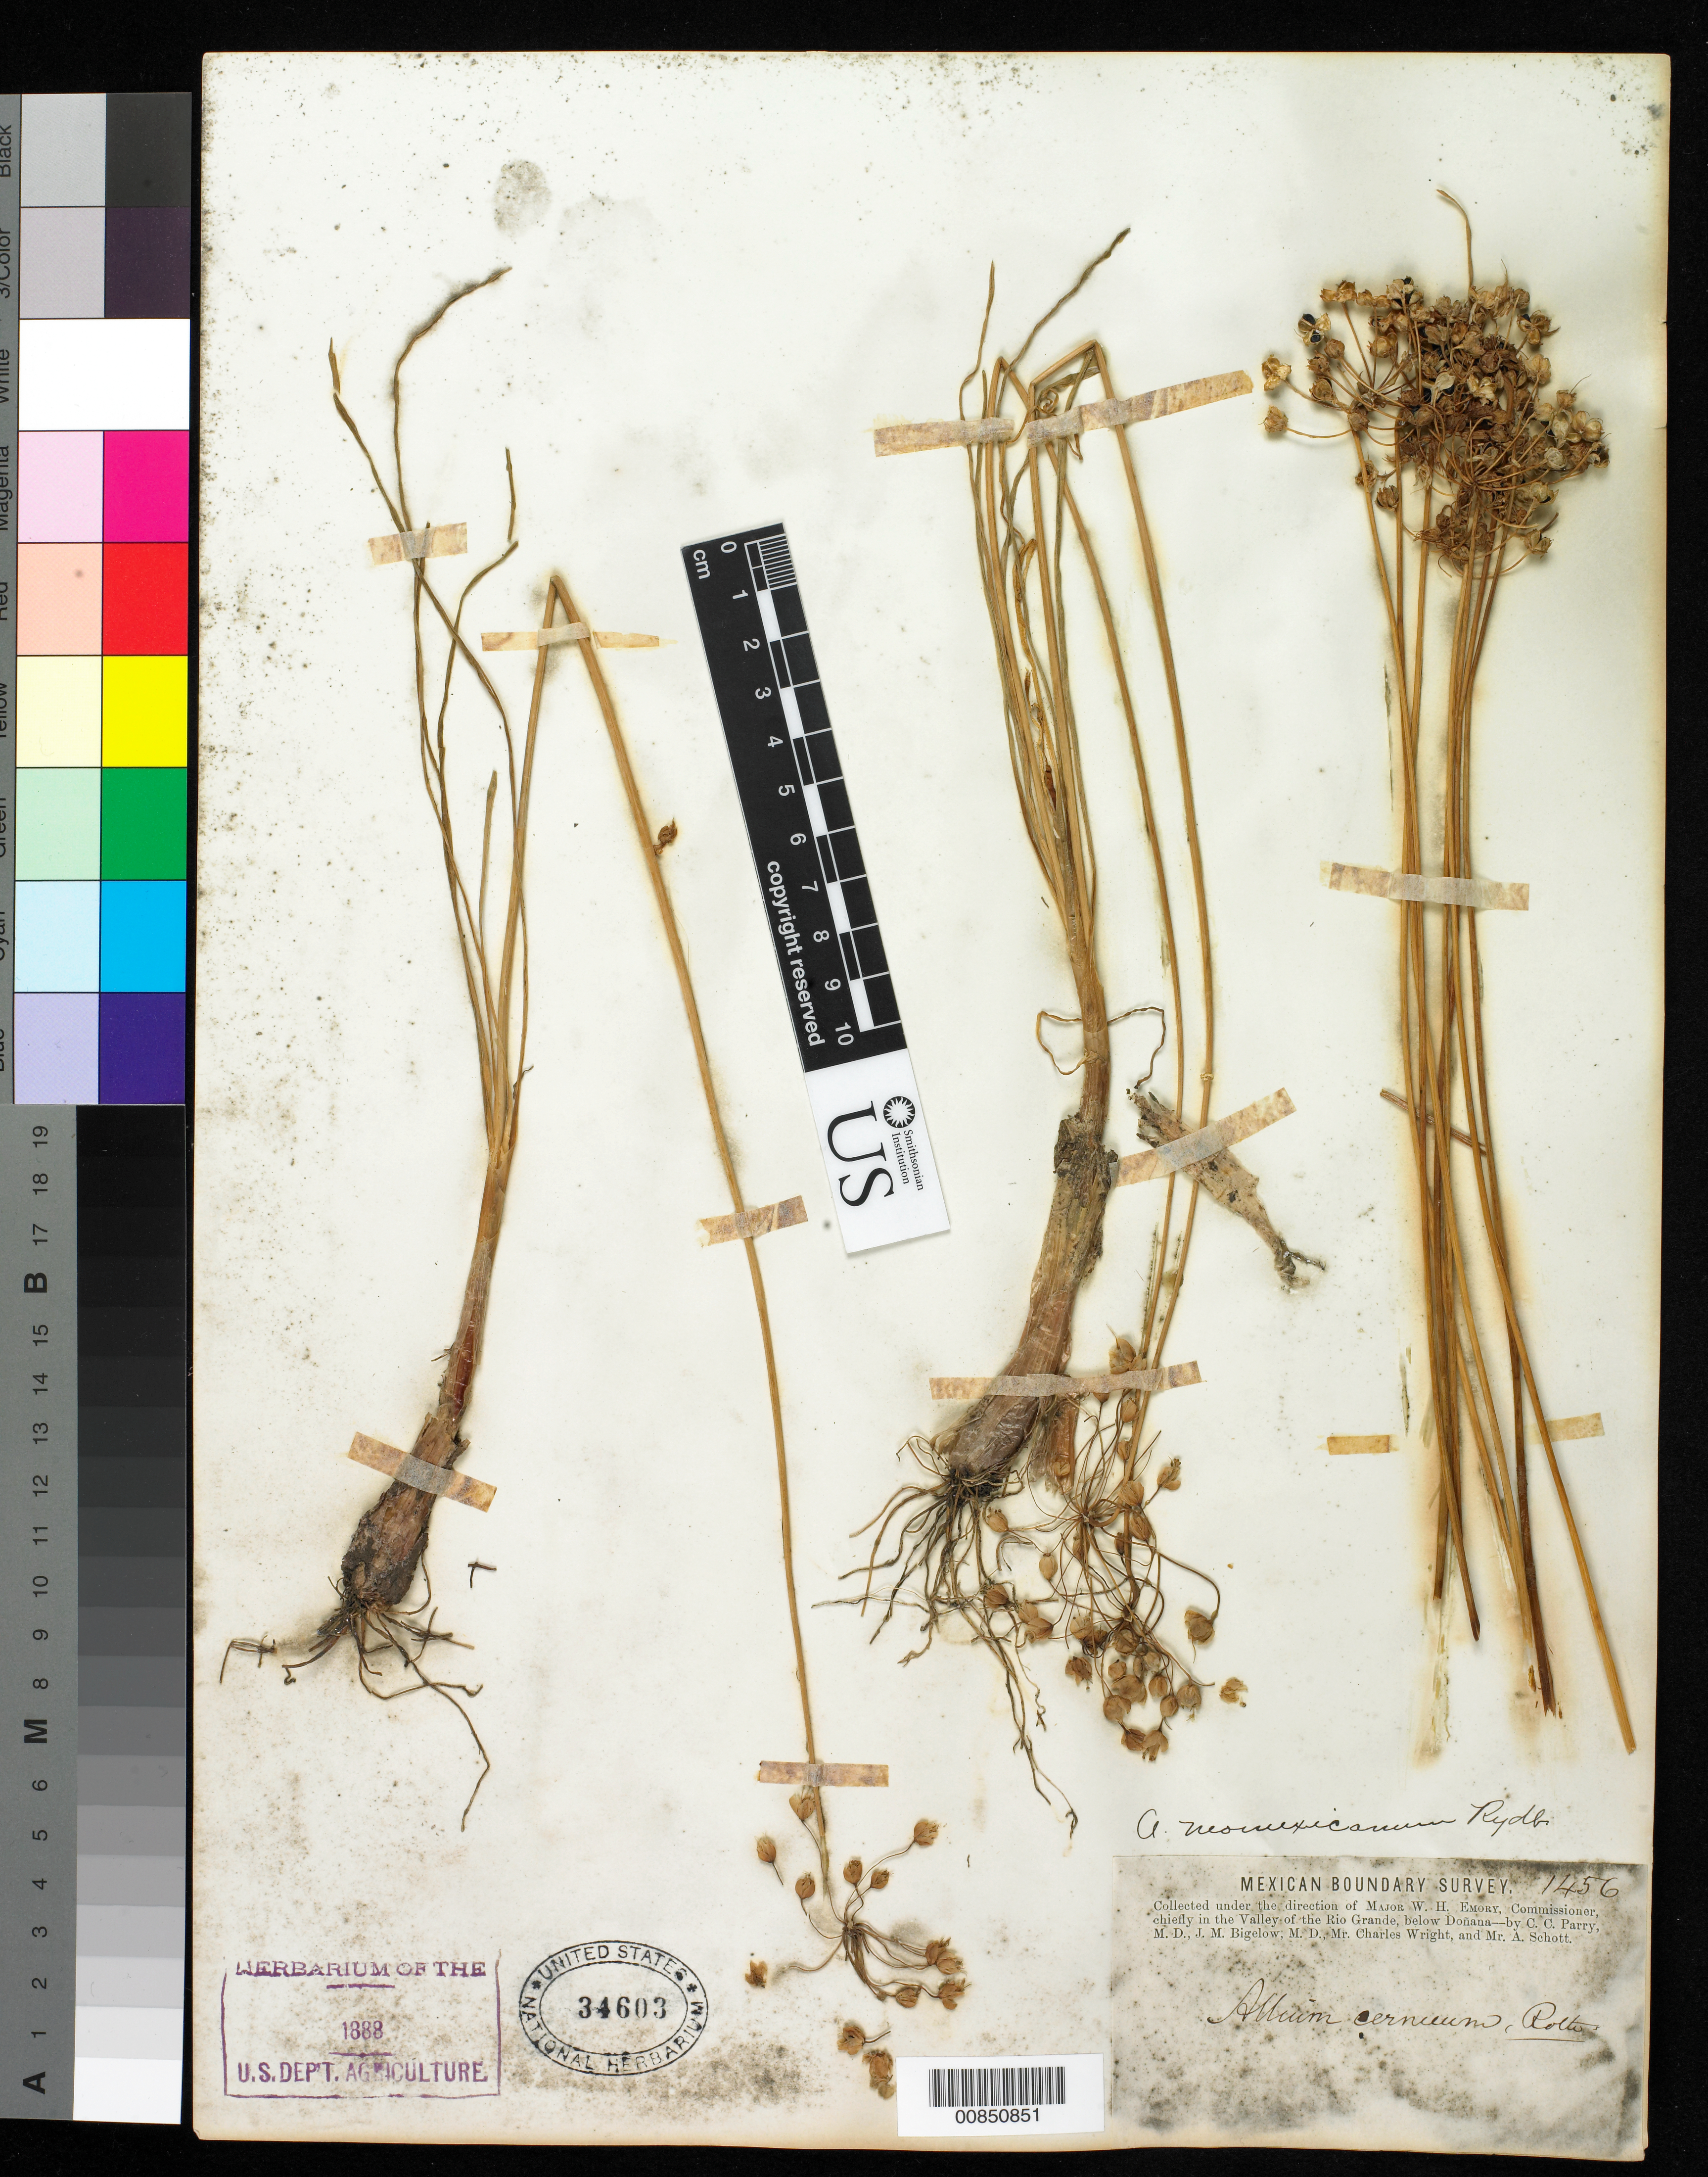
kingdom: Plantae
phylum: Tracheophyta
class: Liliopsida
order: Asparagales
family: Amaryllidaceae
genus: Allium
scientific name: Allium neomexicanum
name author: Rydb.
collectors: C. C. Parry, J. M. Bigelow, C. Wright & A. C. V. Schott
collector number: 1456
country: United States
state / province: New Mexico / Texas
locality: Valley of the Rio Grande, below Doñana.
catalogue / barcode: US 34603